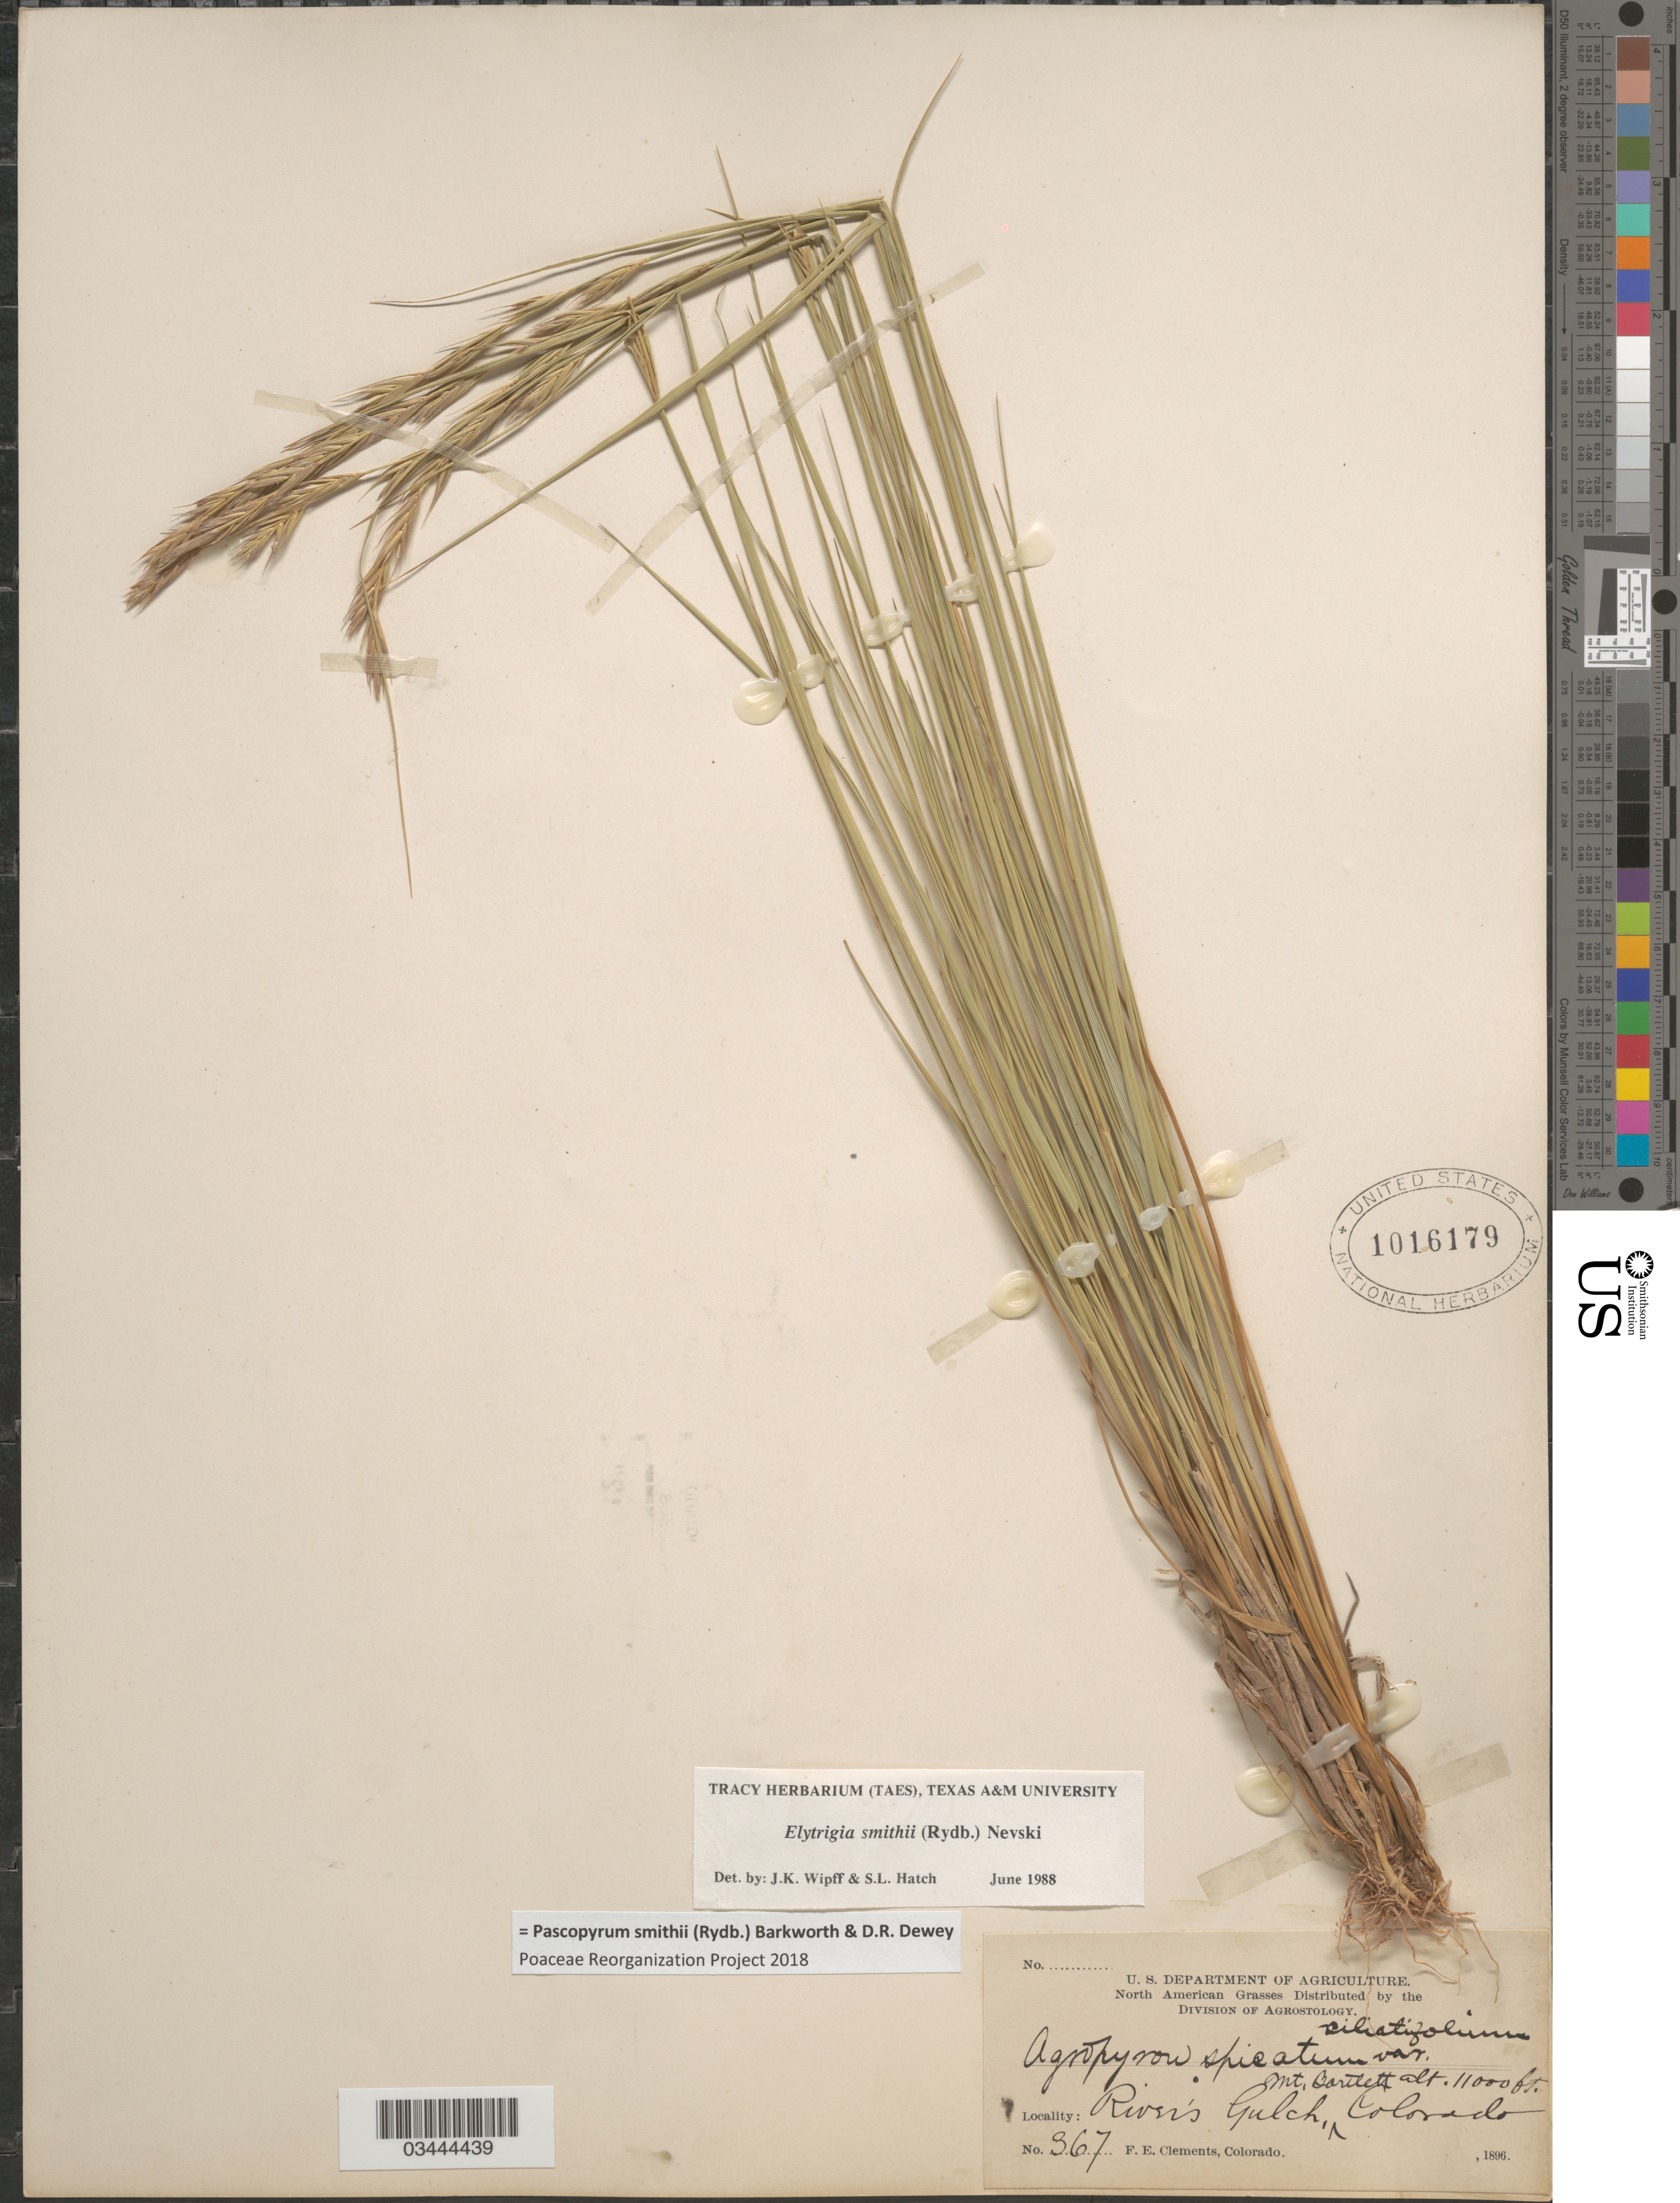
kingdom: Plantae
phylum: Tracheophyta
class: Liliopsida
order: Poales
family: Poaceae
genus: Pascopyrum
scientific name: Pascopyrum smithii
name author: (Rydb.) Barkworth & Dewey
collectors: F. E. Clements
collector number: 367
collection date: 1896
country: United States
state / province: Colorado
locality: Mt. Bartlett. River's Gulch.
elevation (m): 3353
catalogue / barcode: US 1016179